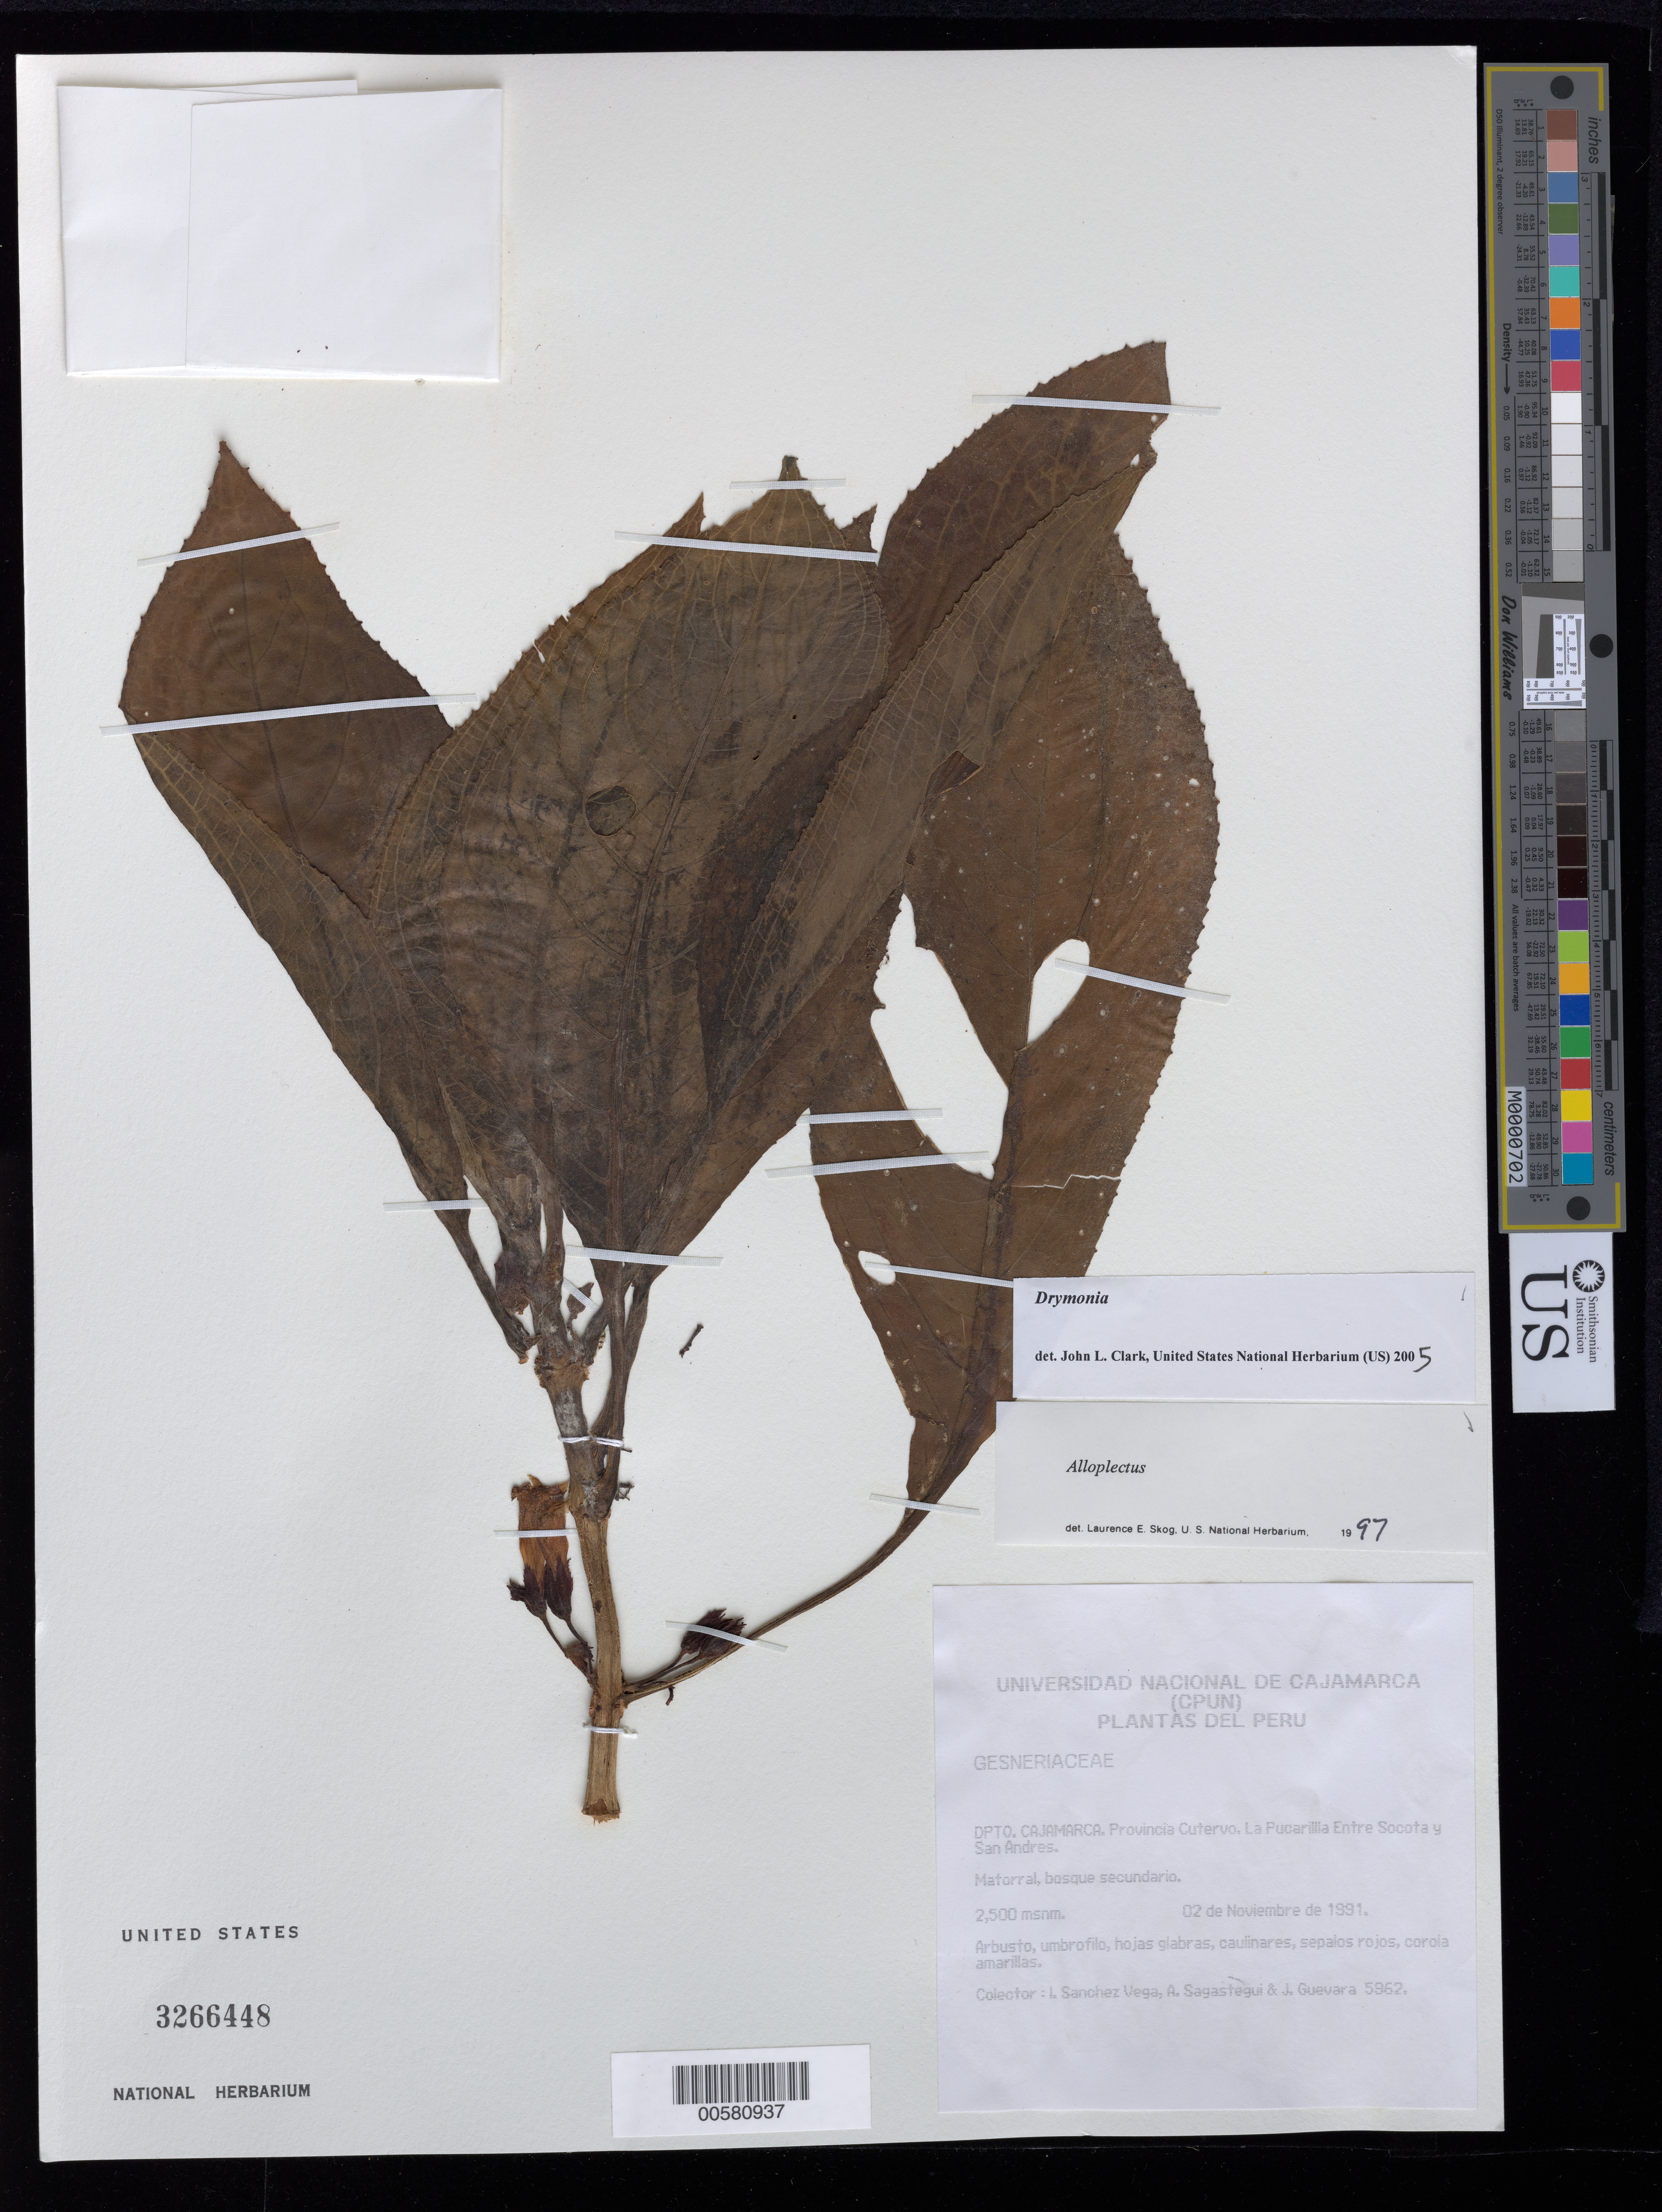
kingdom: Plantae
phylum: Tracheophyta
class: Magnoliopsida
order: Lamiales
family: Gesneriaceae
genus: Drymonia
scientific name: Drymonia cutervoensis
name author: J.L. Clark et al.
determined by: Skog, Laurence E.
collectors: I. M. Sánchez Vega, A. Sagástegui A. & J. Guevara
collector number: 5962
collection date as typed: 02 Nov 1991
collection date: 1991-11-02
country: Peru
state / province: Cajamarca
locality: Prov. Cutervo; La Pucarilla entre Socota y San Andres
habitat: Matorral, bosque secundario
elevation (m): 2500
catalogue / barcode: US 3266448